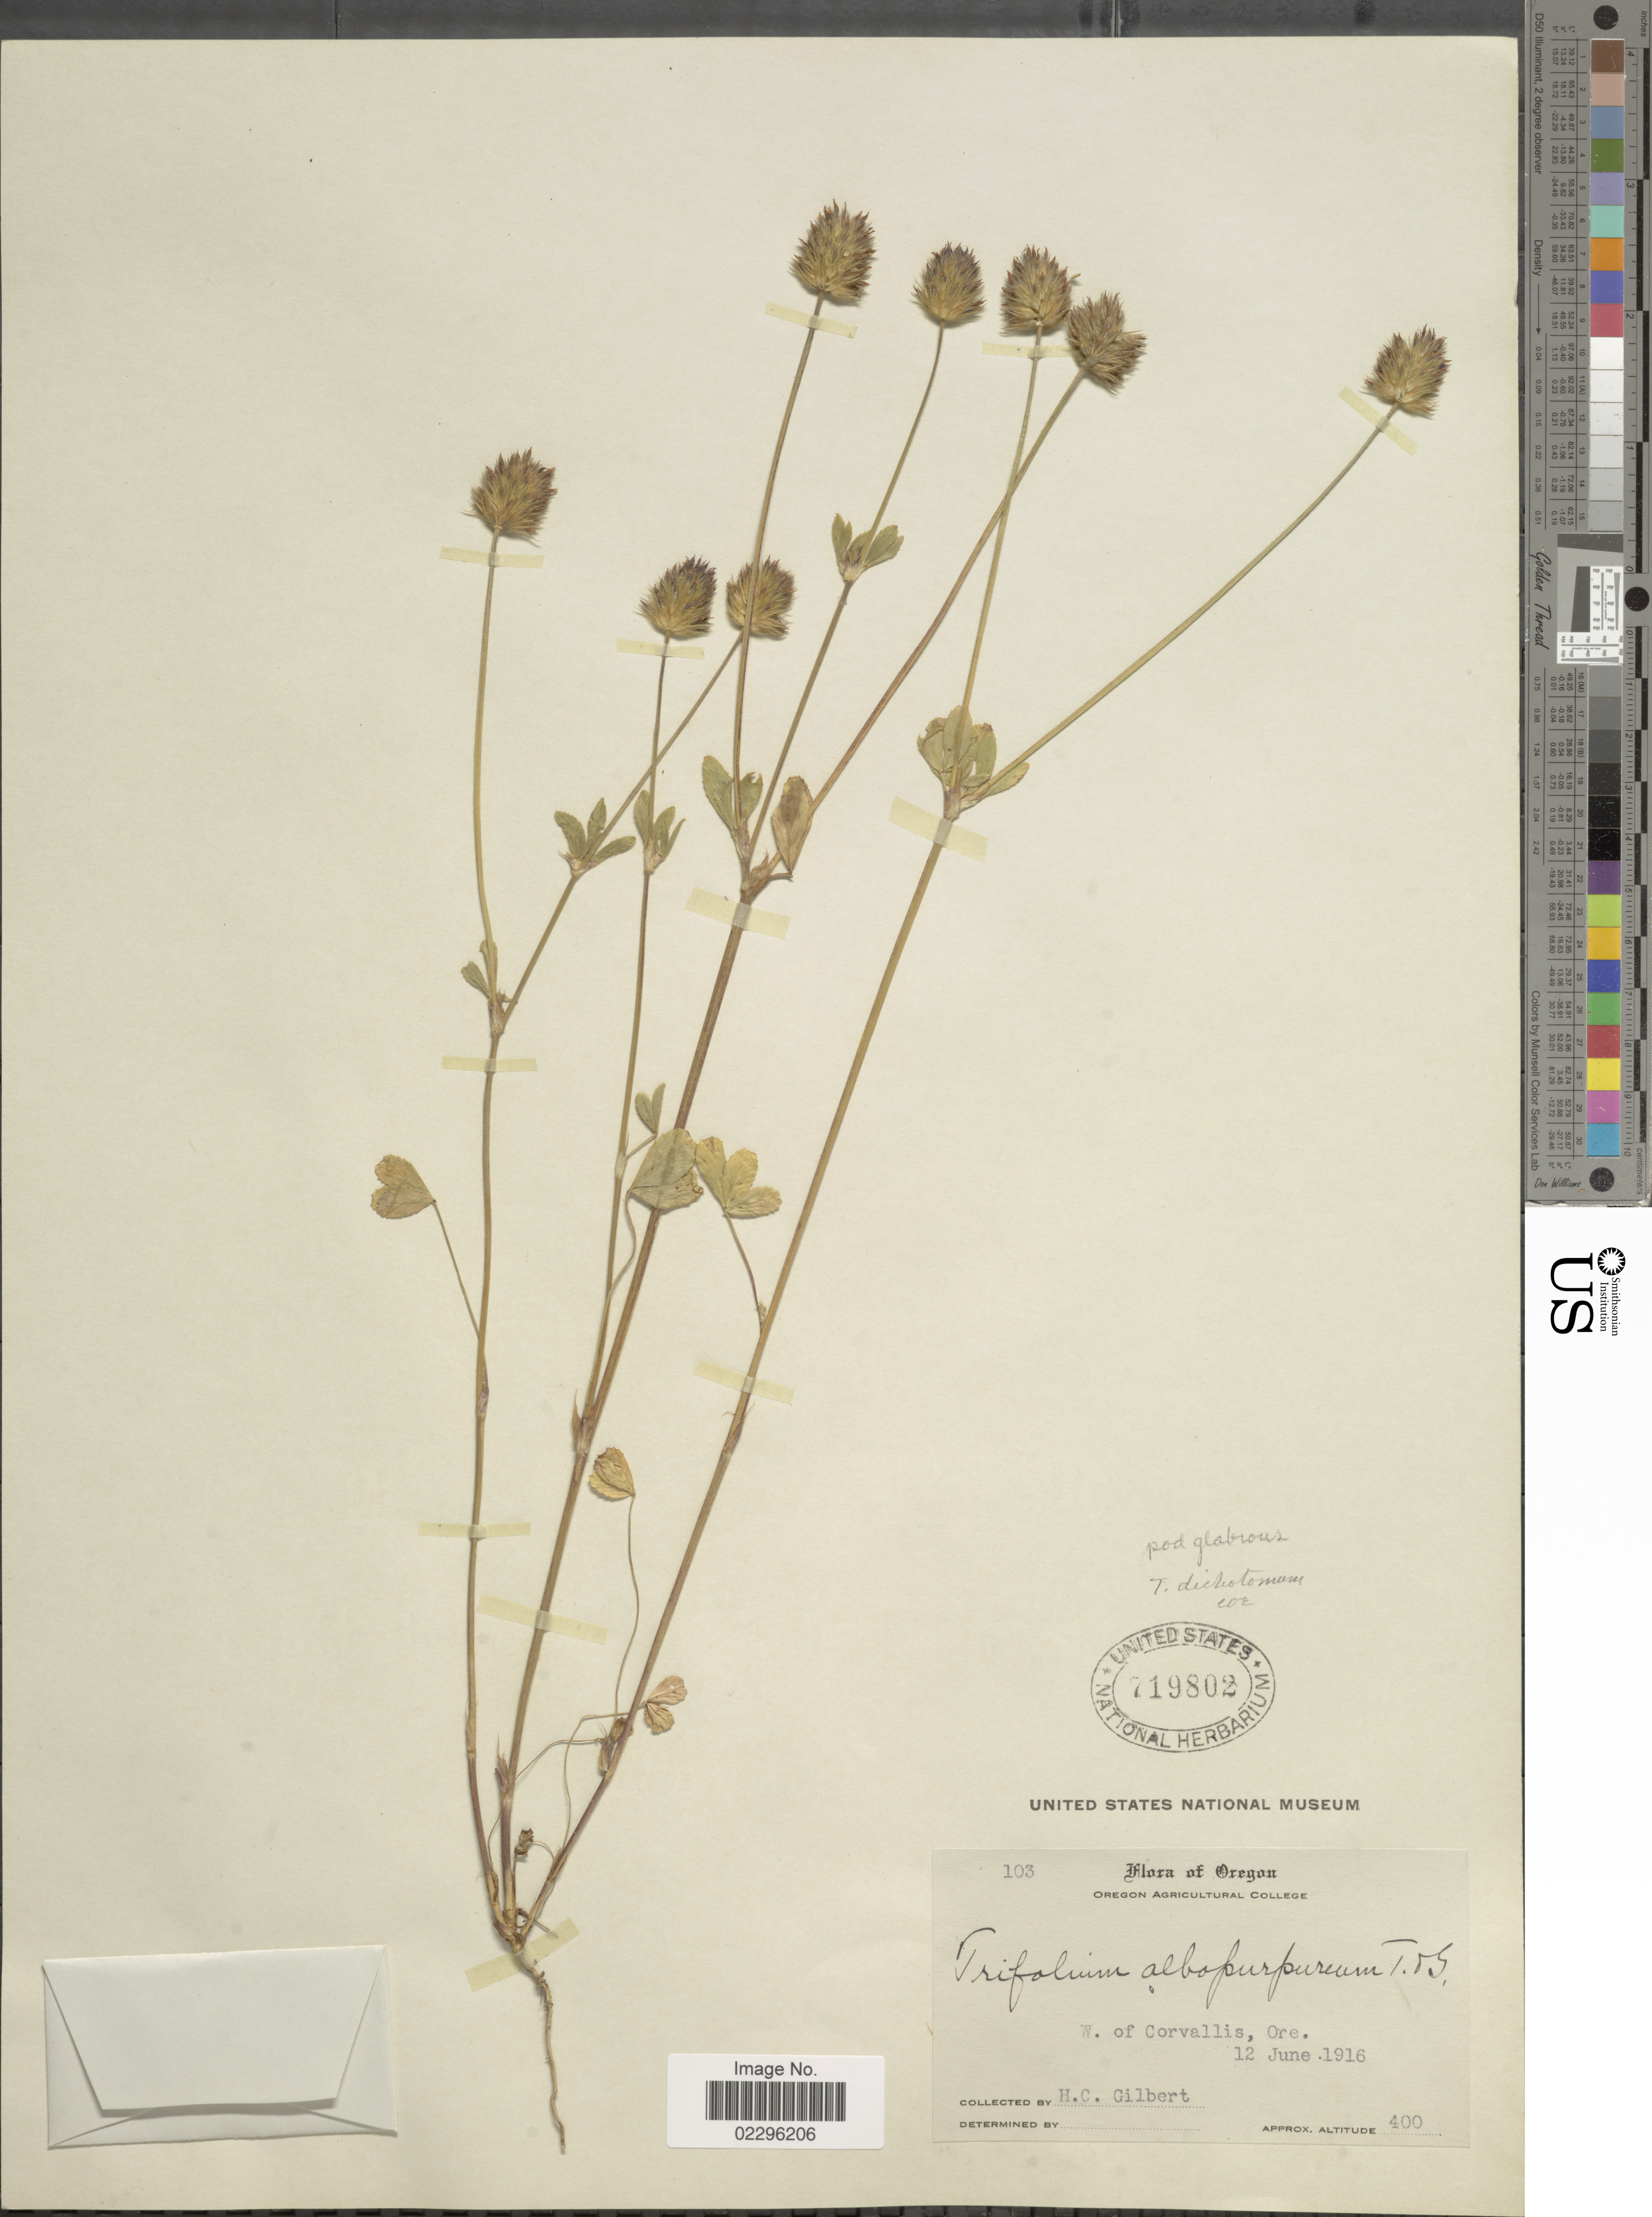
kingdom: Plantae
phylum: Tracheophyta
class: Magnoliopsida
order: Fabales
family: Fabaceae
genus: Trifolium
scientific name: Trifolium dichotomum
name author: Hook. & Arn.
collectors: H. Gilbert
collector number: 103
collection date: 1916-06-12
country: United States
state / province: Oregon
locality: W. of Corvallis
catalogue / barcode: US 719802